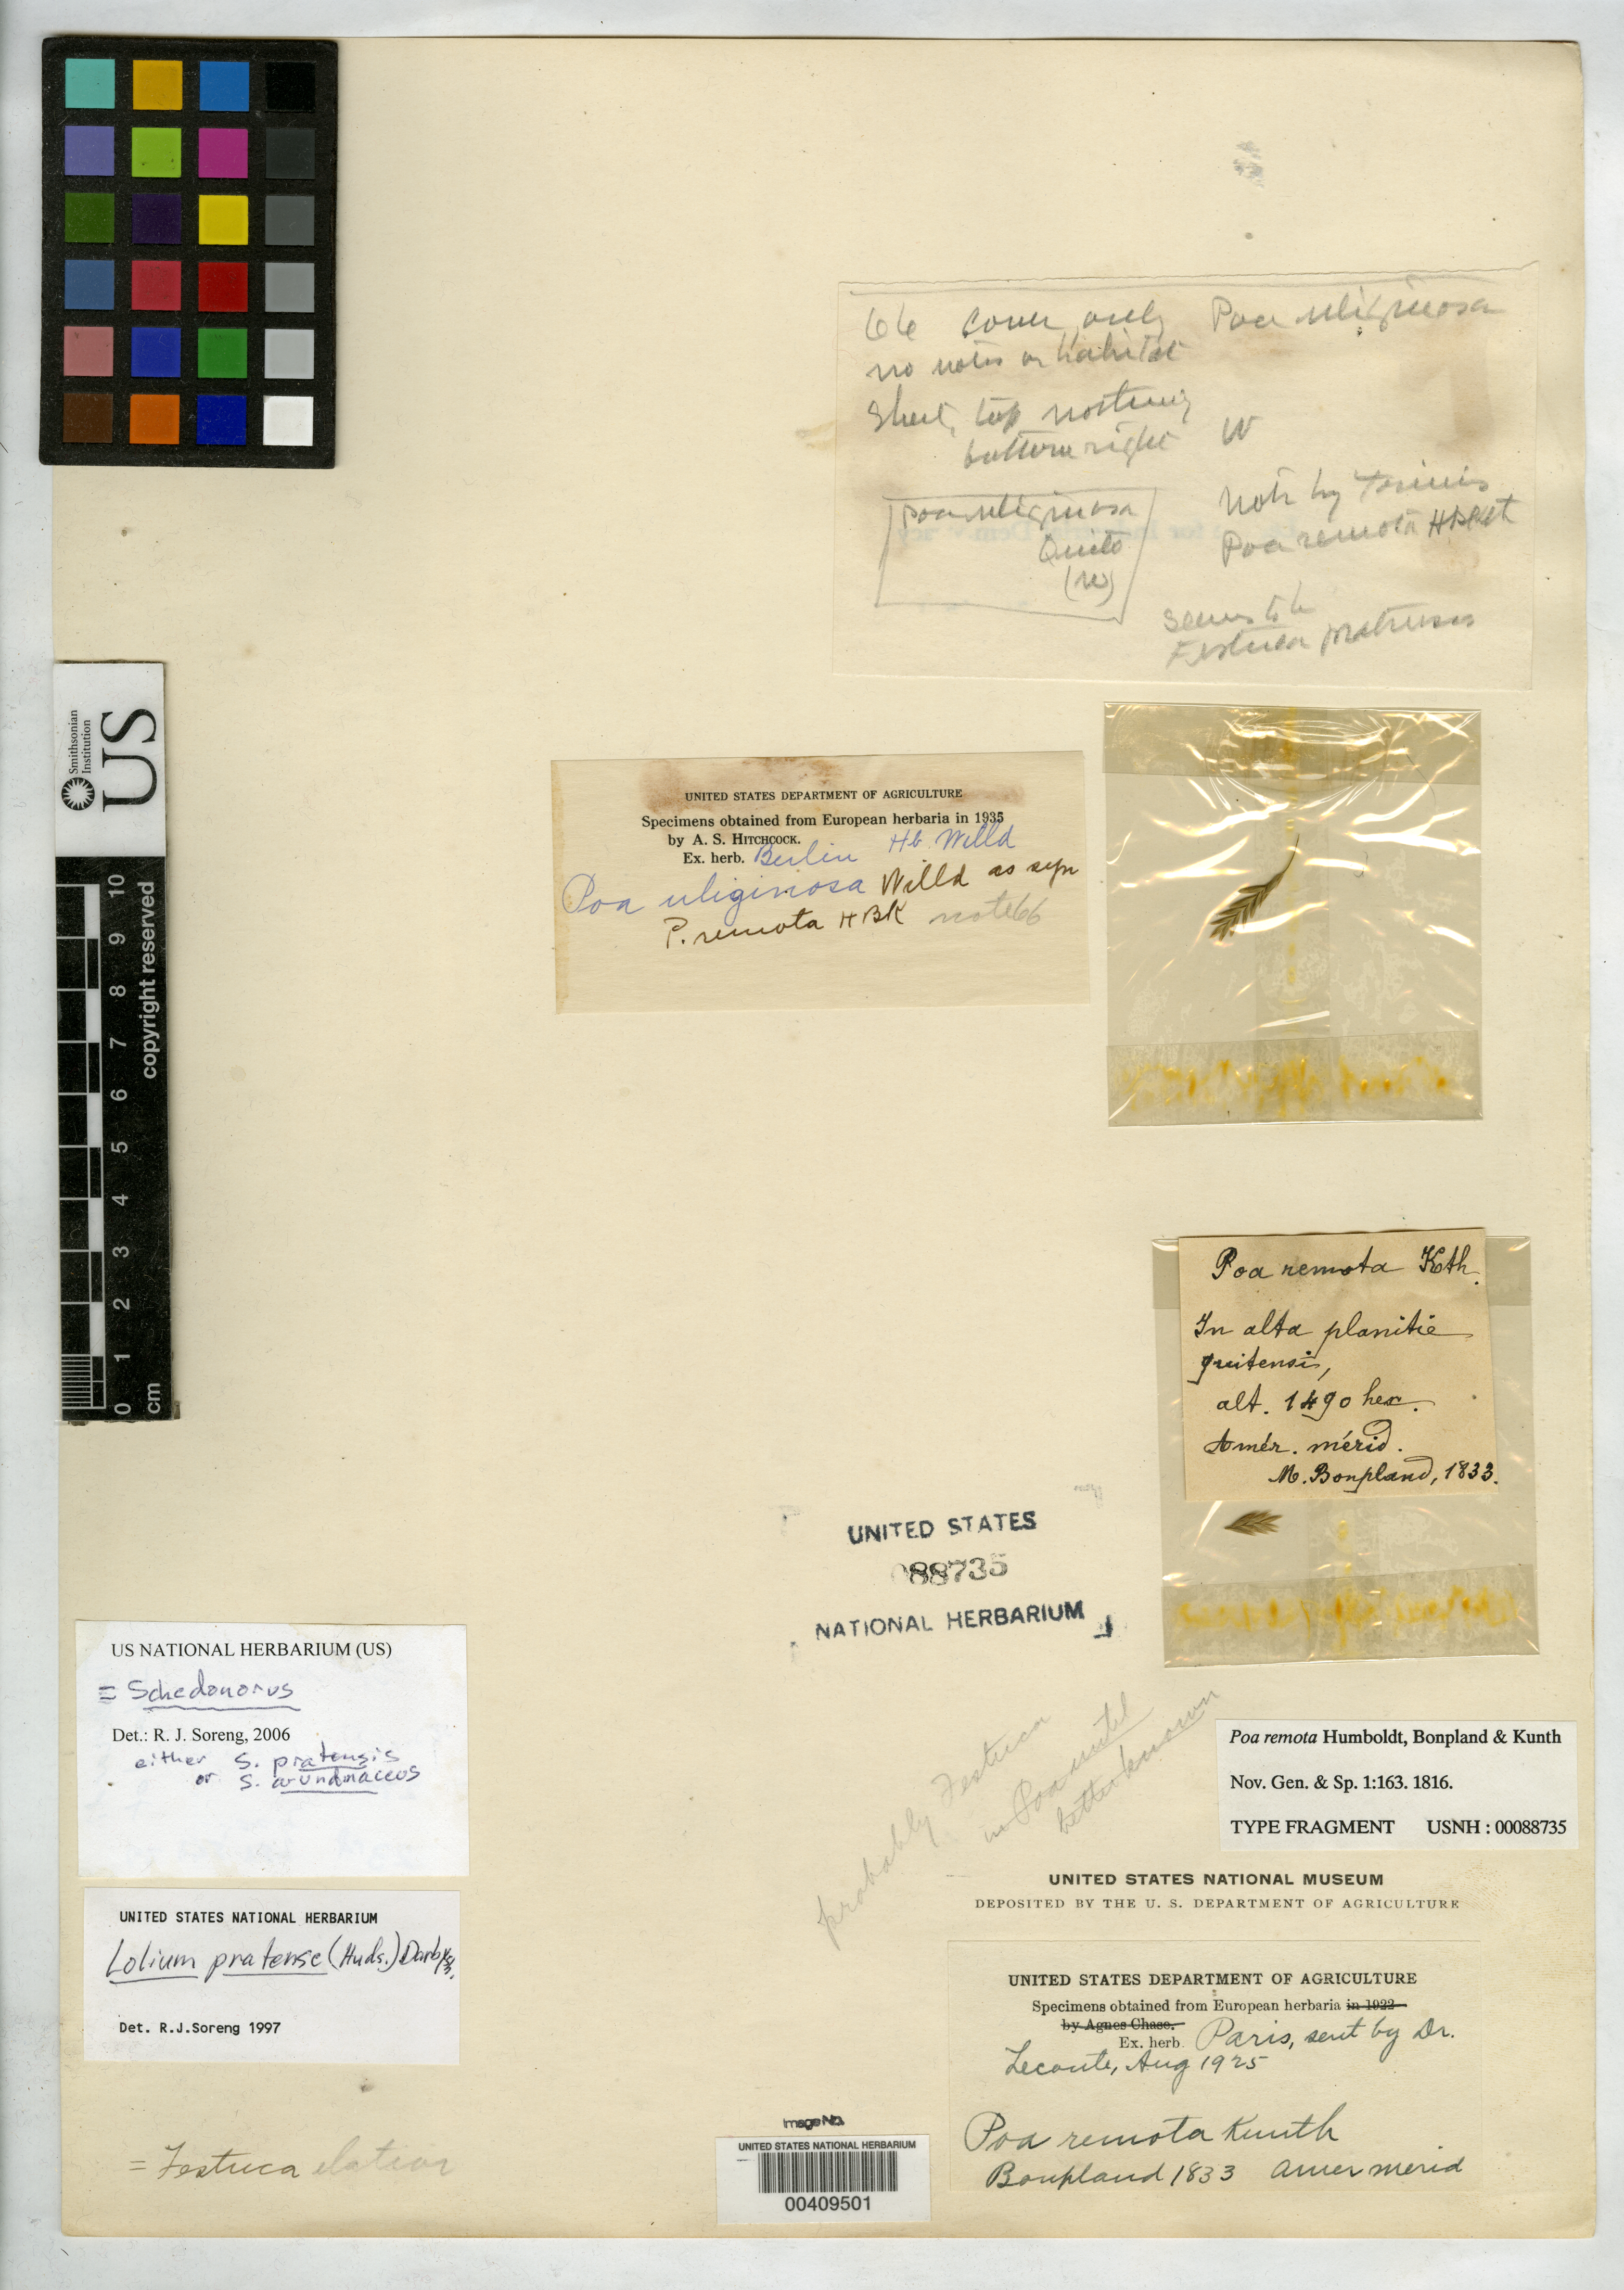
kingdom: Plantae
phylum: Tracheophyta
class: Liliopsida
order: Poales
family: Poaceae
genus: Poa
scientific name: Poa remota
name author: Humb. et al.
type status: Type Fragment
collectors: A. J. A. Bonpland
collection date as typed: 1833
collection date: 1833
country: Ecuador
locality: In Alta planitie Quitensi. [In high plains of Quito.]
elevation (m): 2725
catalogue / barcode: US 88735